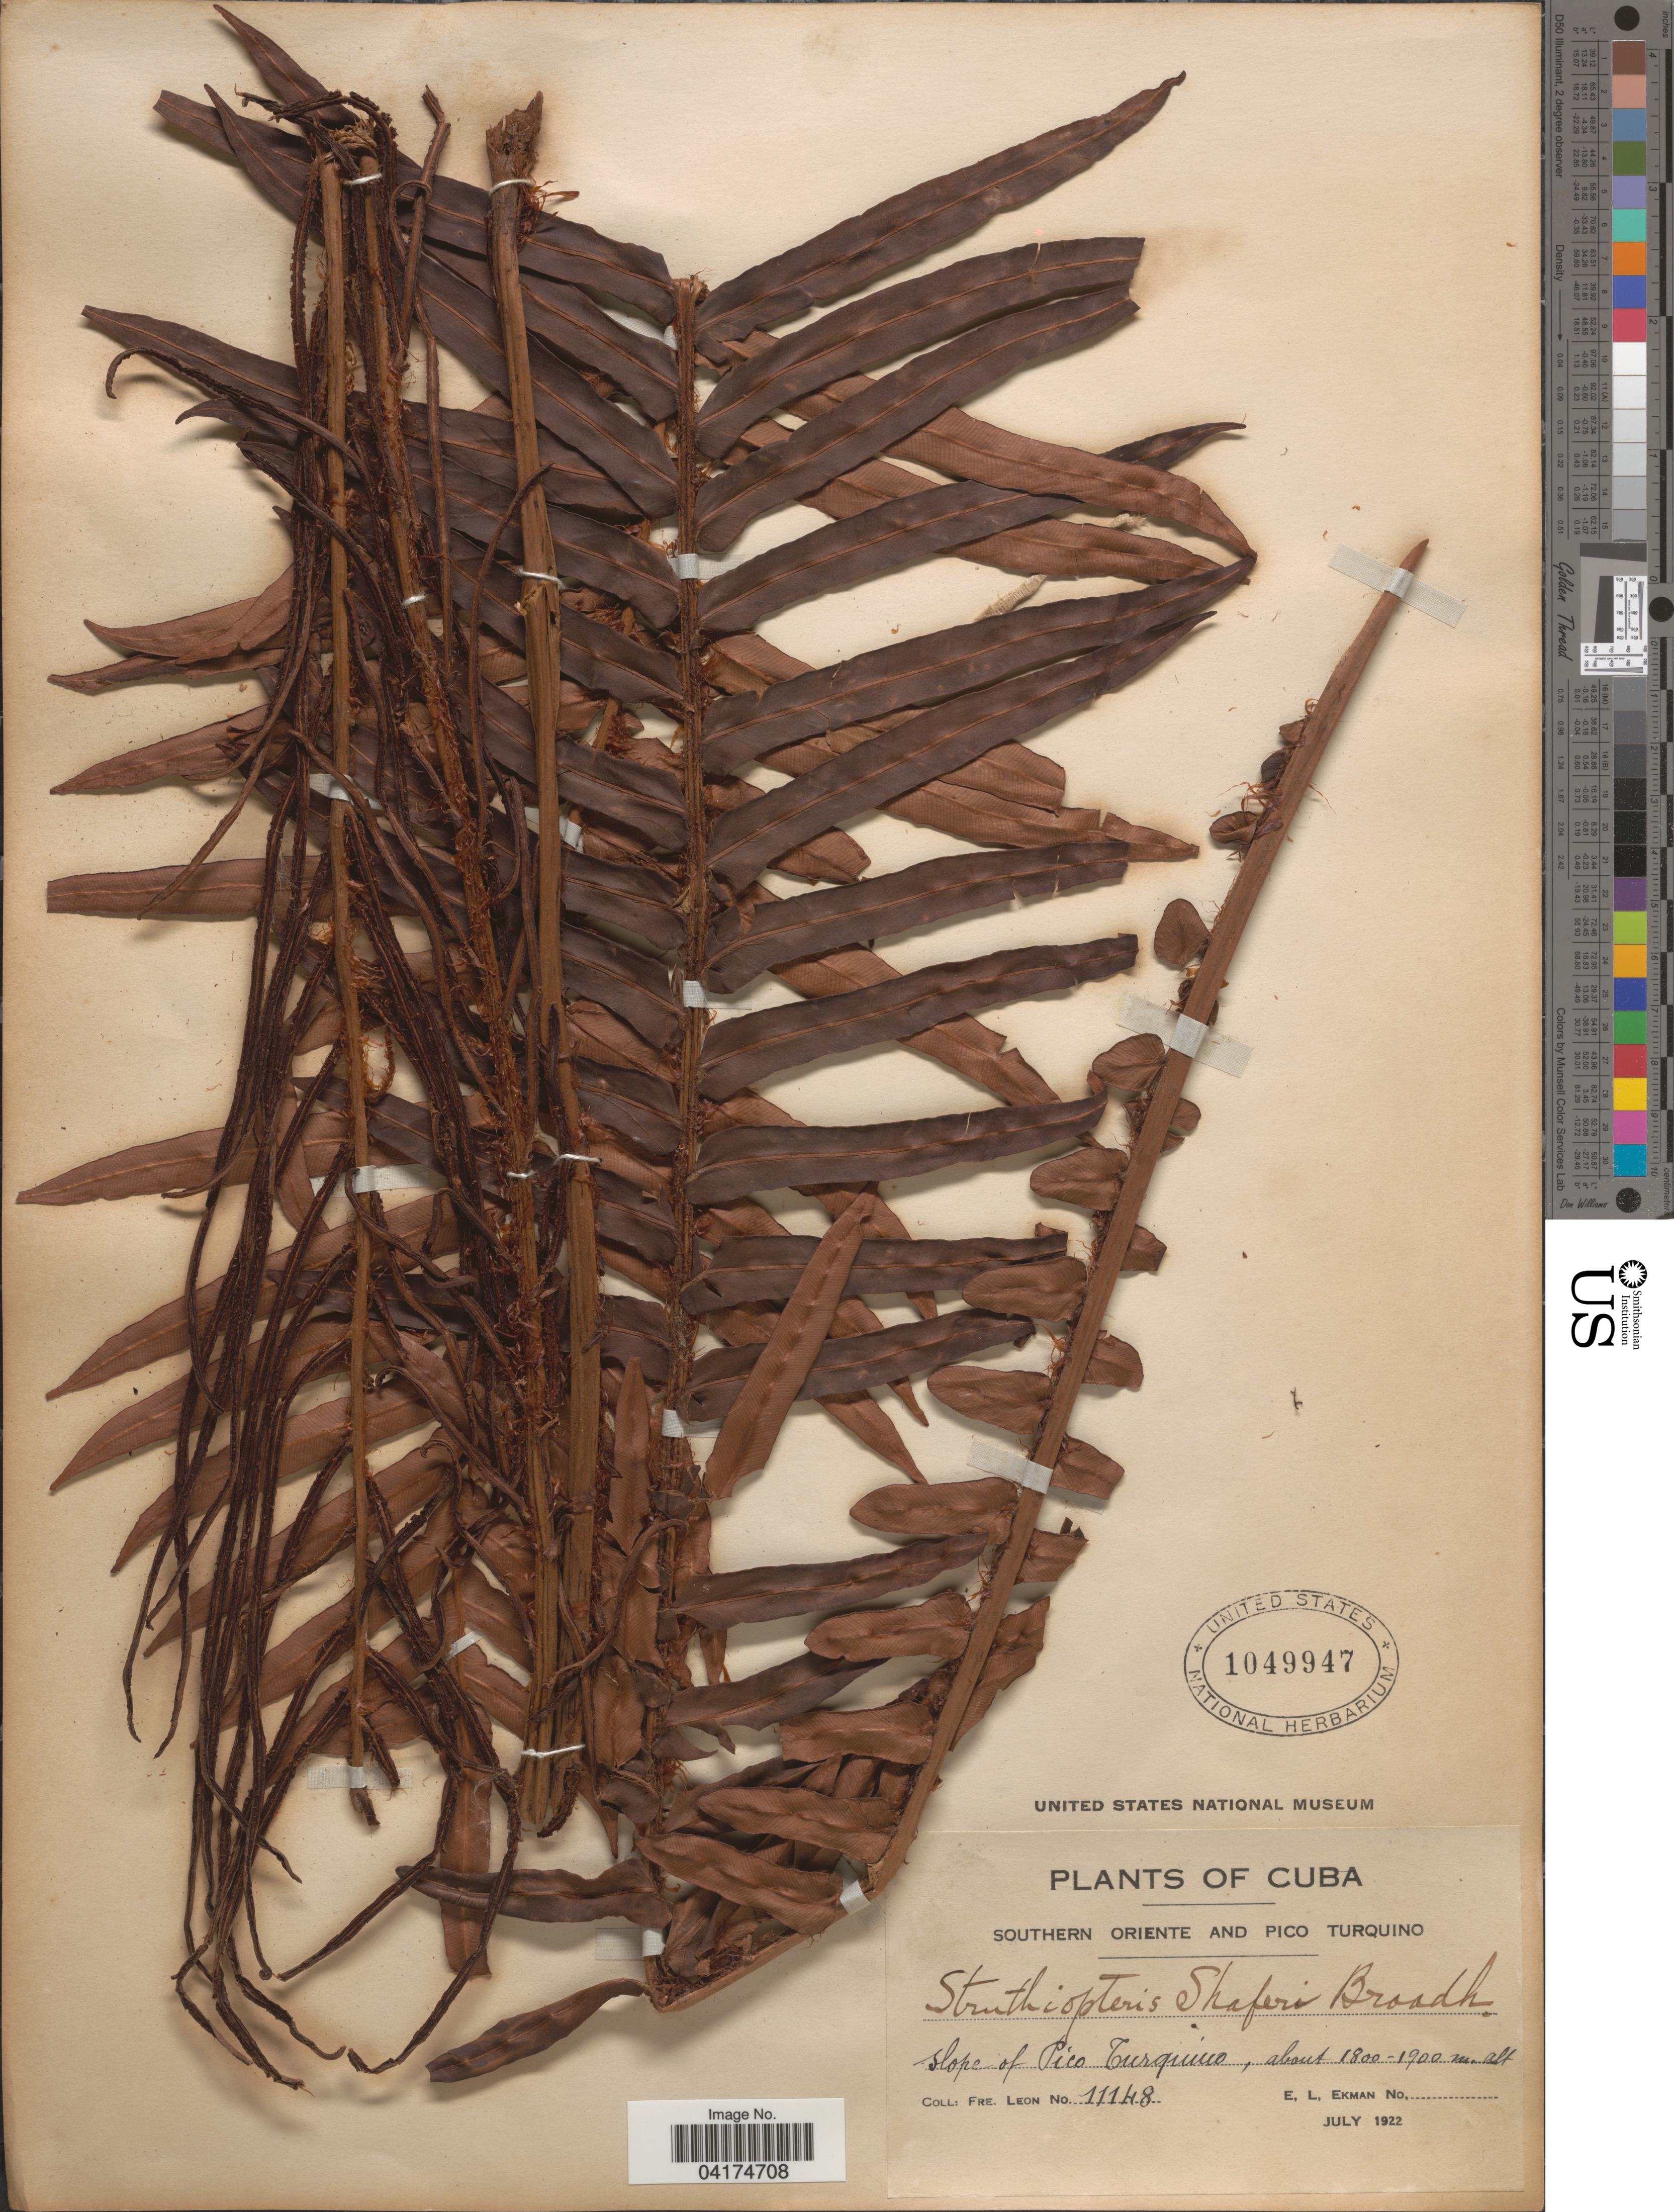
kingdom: Plantae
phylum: Tracheophyta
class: Polypodiopsida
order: Polypodiales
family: Blechnaceae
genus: Struthiopteris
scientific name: Struthiopteris shaferi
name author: Broadh.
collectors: Bro. León & E. L. Ekman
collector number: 11148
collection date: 1922-07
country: Cuba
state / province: Oriente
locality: Southern Oriente and Pico Turquino. Slope of Pico Turquino.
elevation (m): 1800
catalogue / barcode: US 1049947